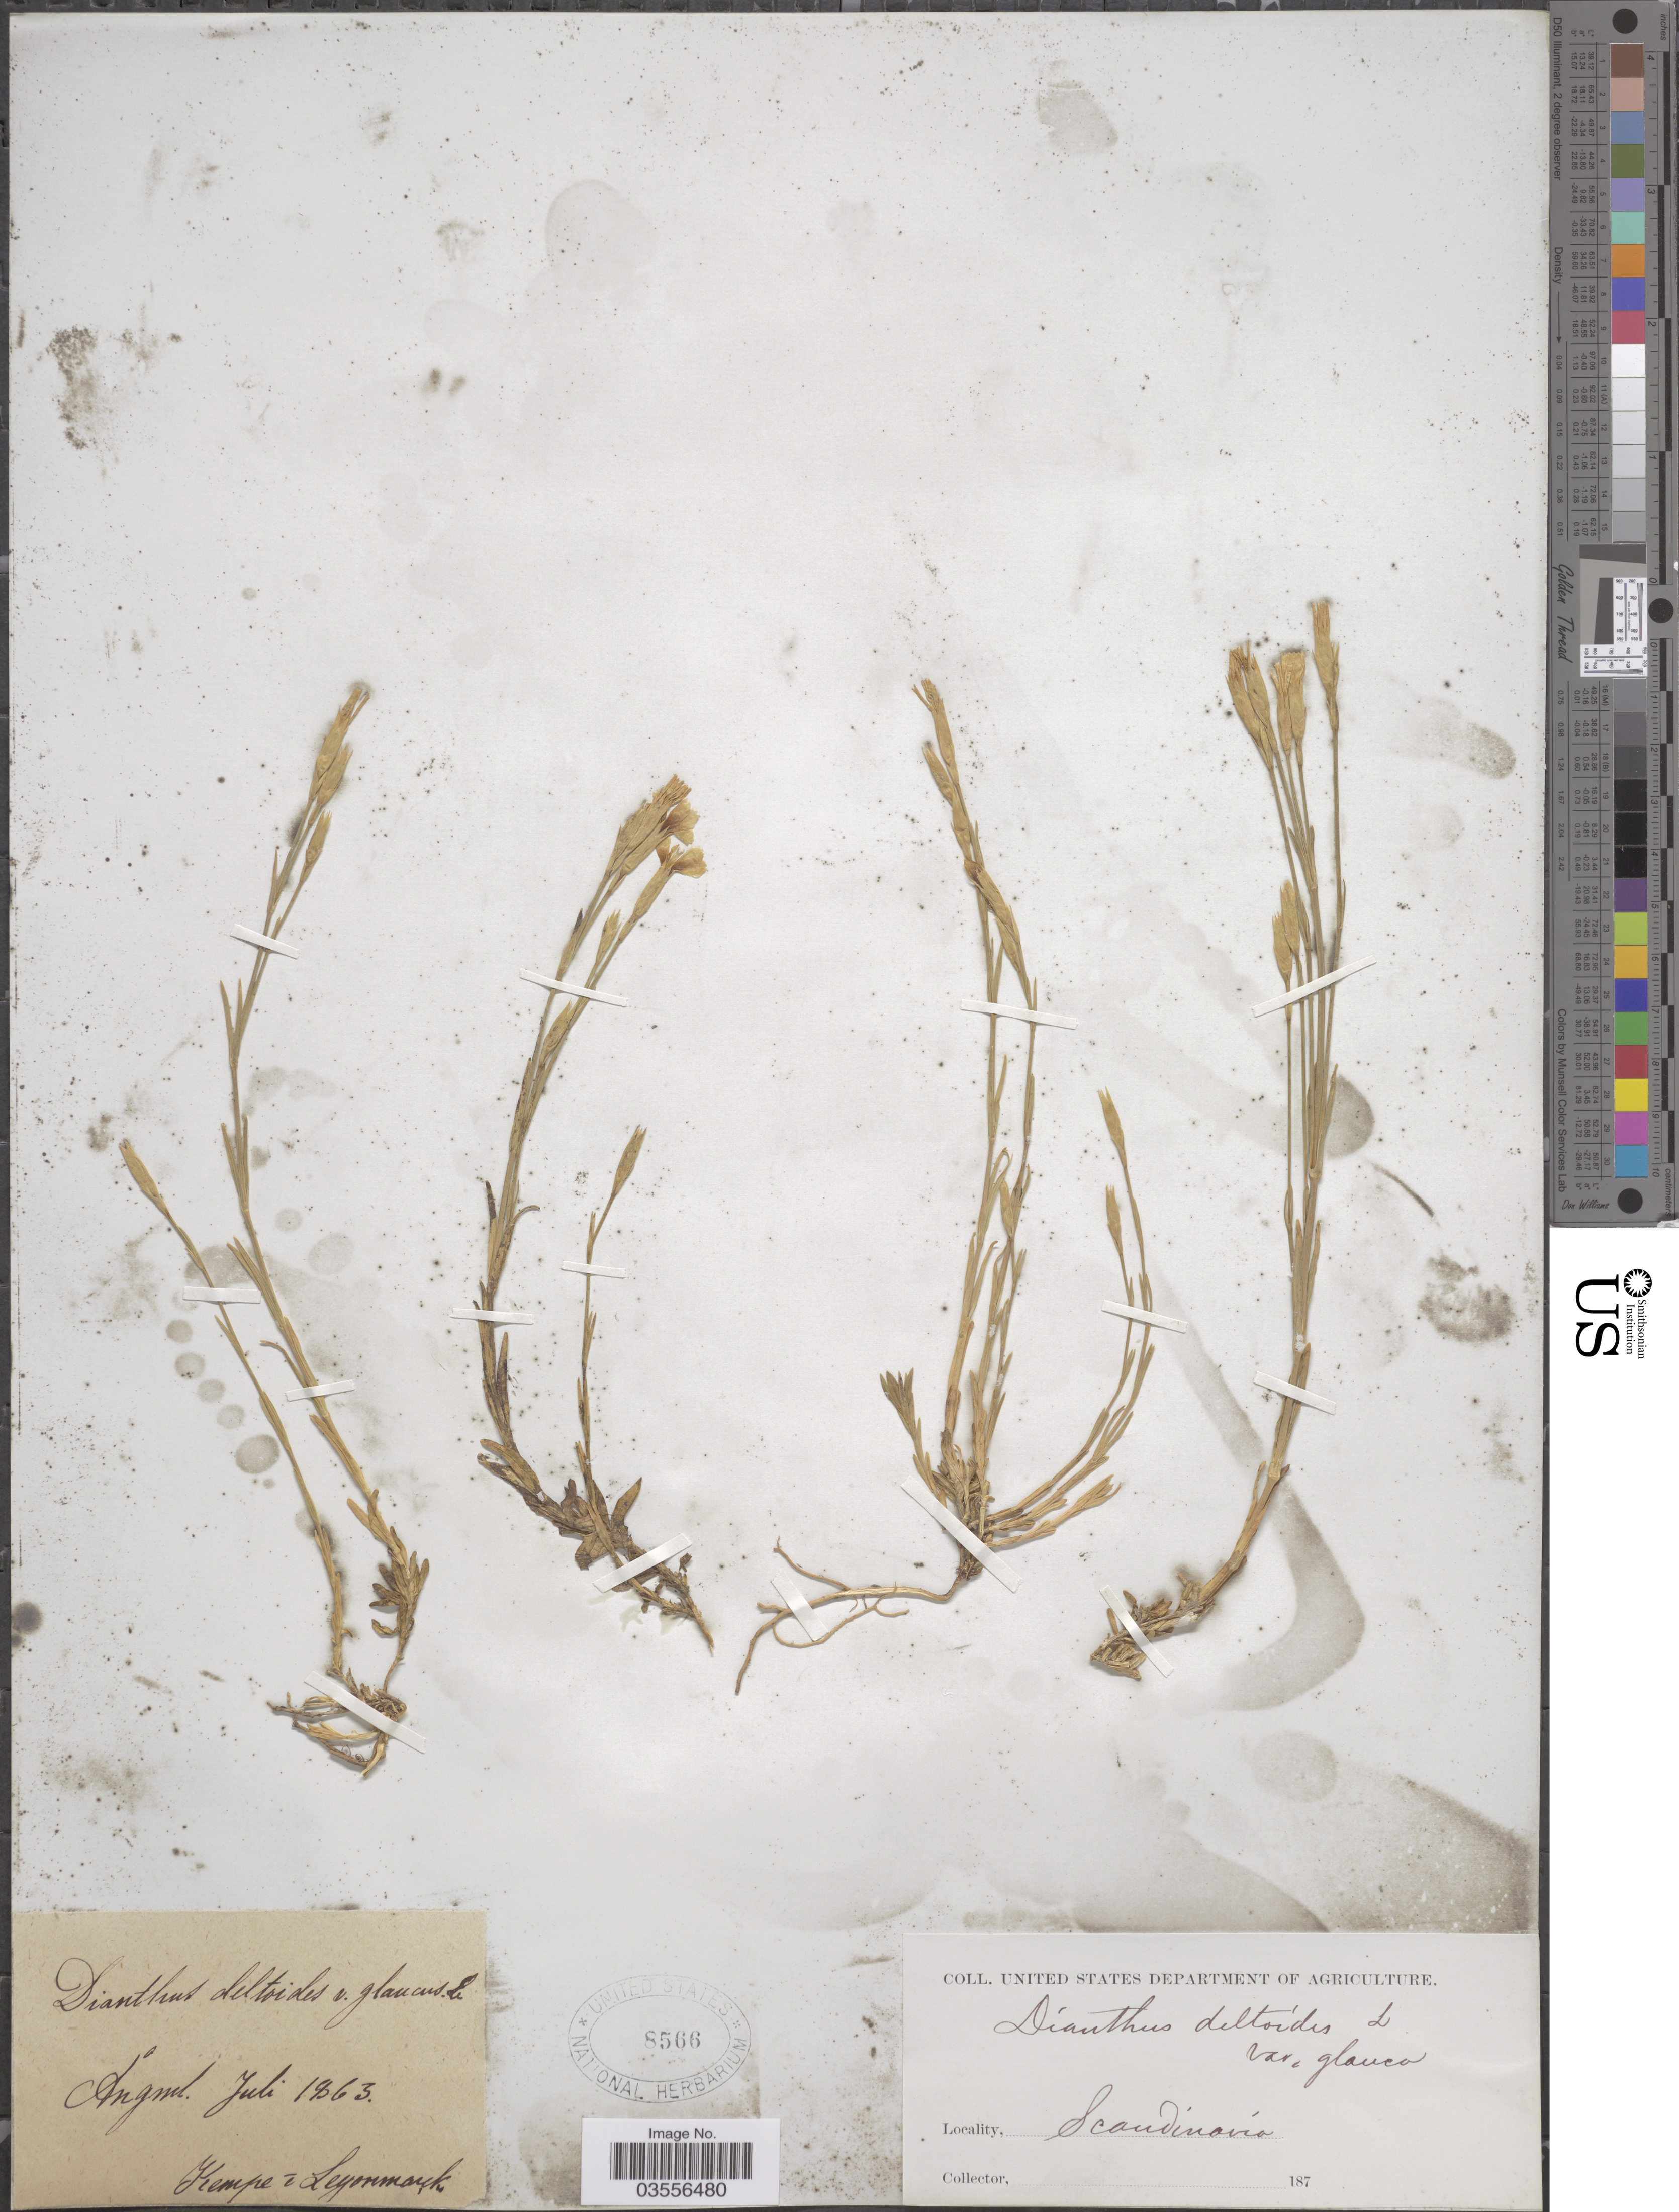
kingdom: Plantae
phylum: Tracheophyta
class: Magnoliopsida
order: Caryophyllales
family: Caryophyllaceae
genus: Dianthus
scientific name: Dianthus deltoides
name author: L.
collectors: Kempe & Leyonmarck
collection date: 1863-07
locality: Scandinavia. Ångml. [interpreted]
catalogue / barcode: US 8566